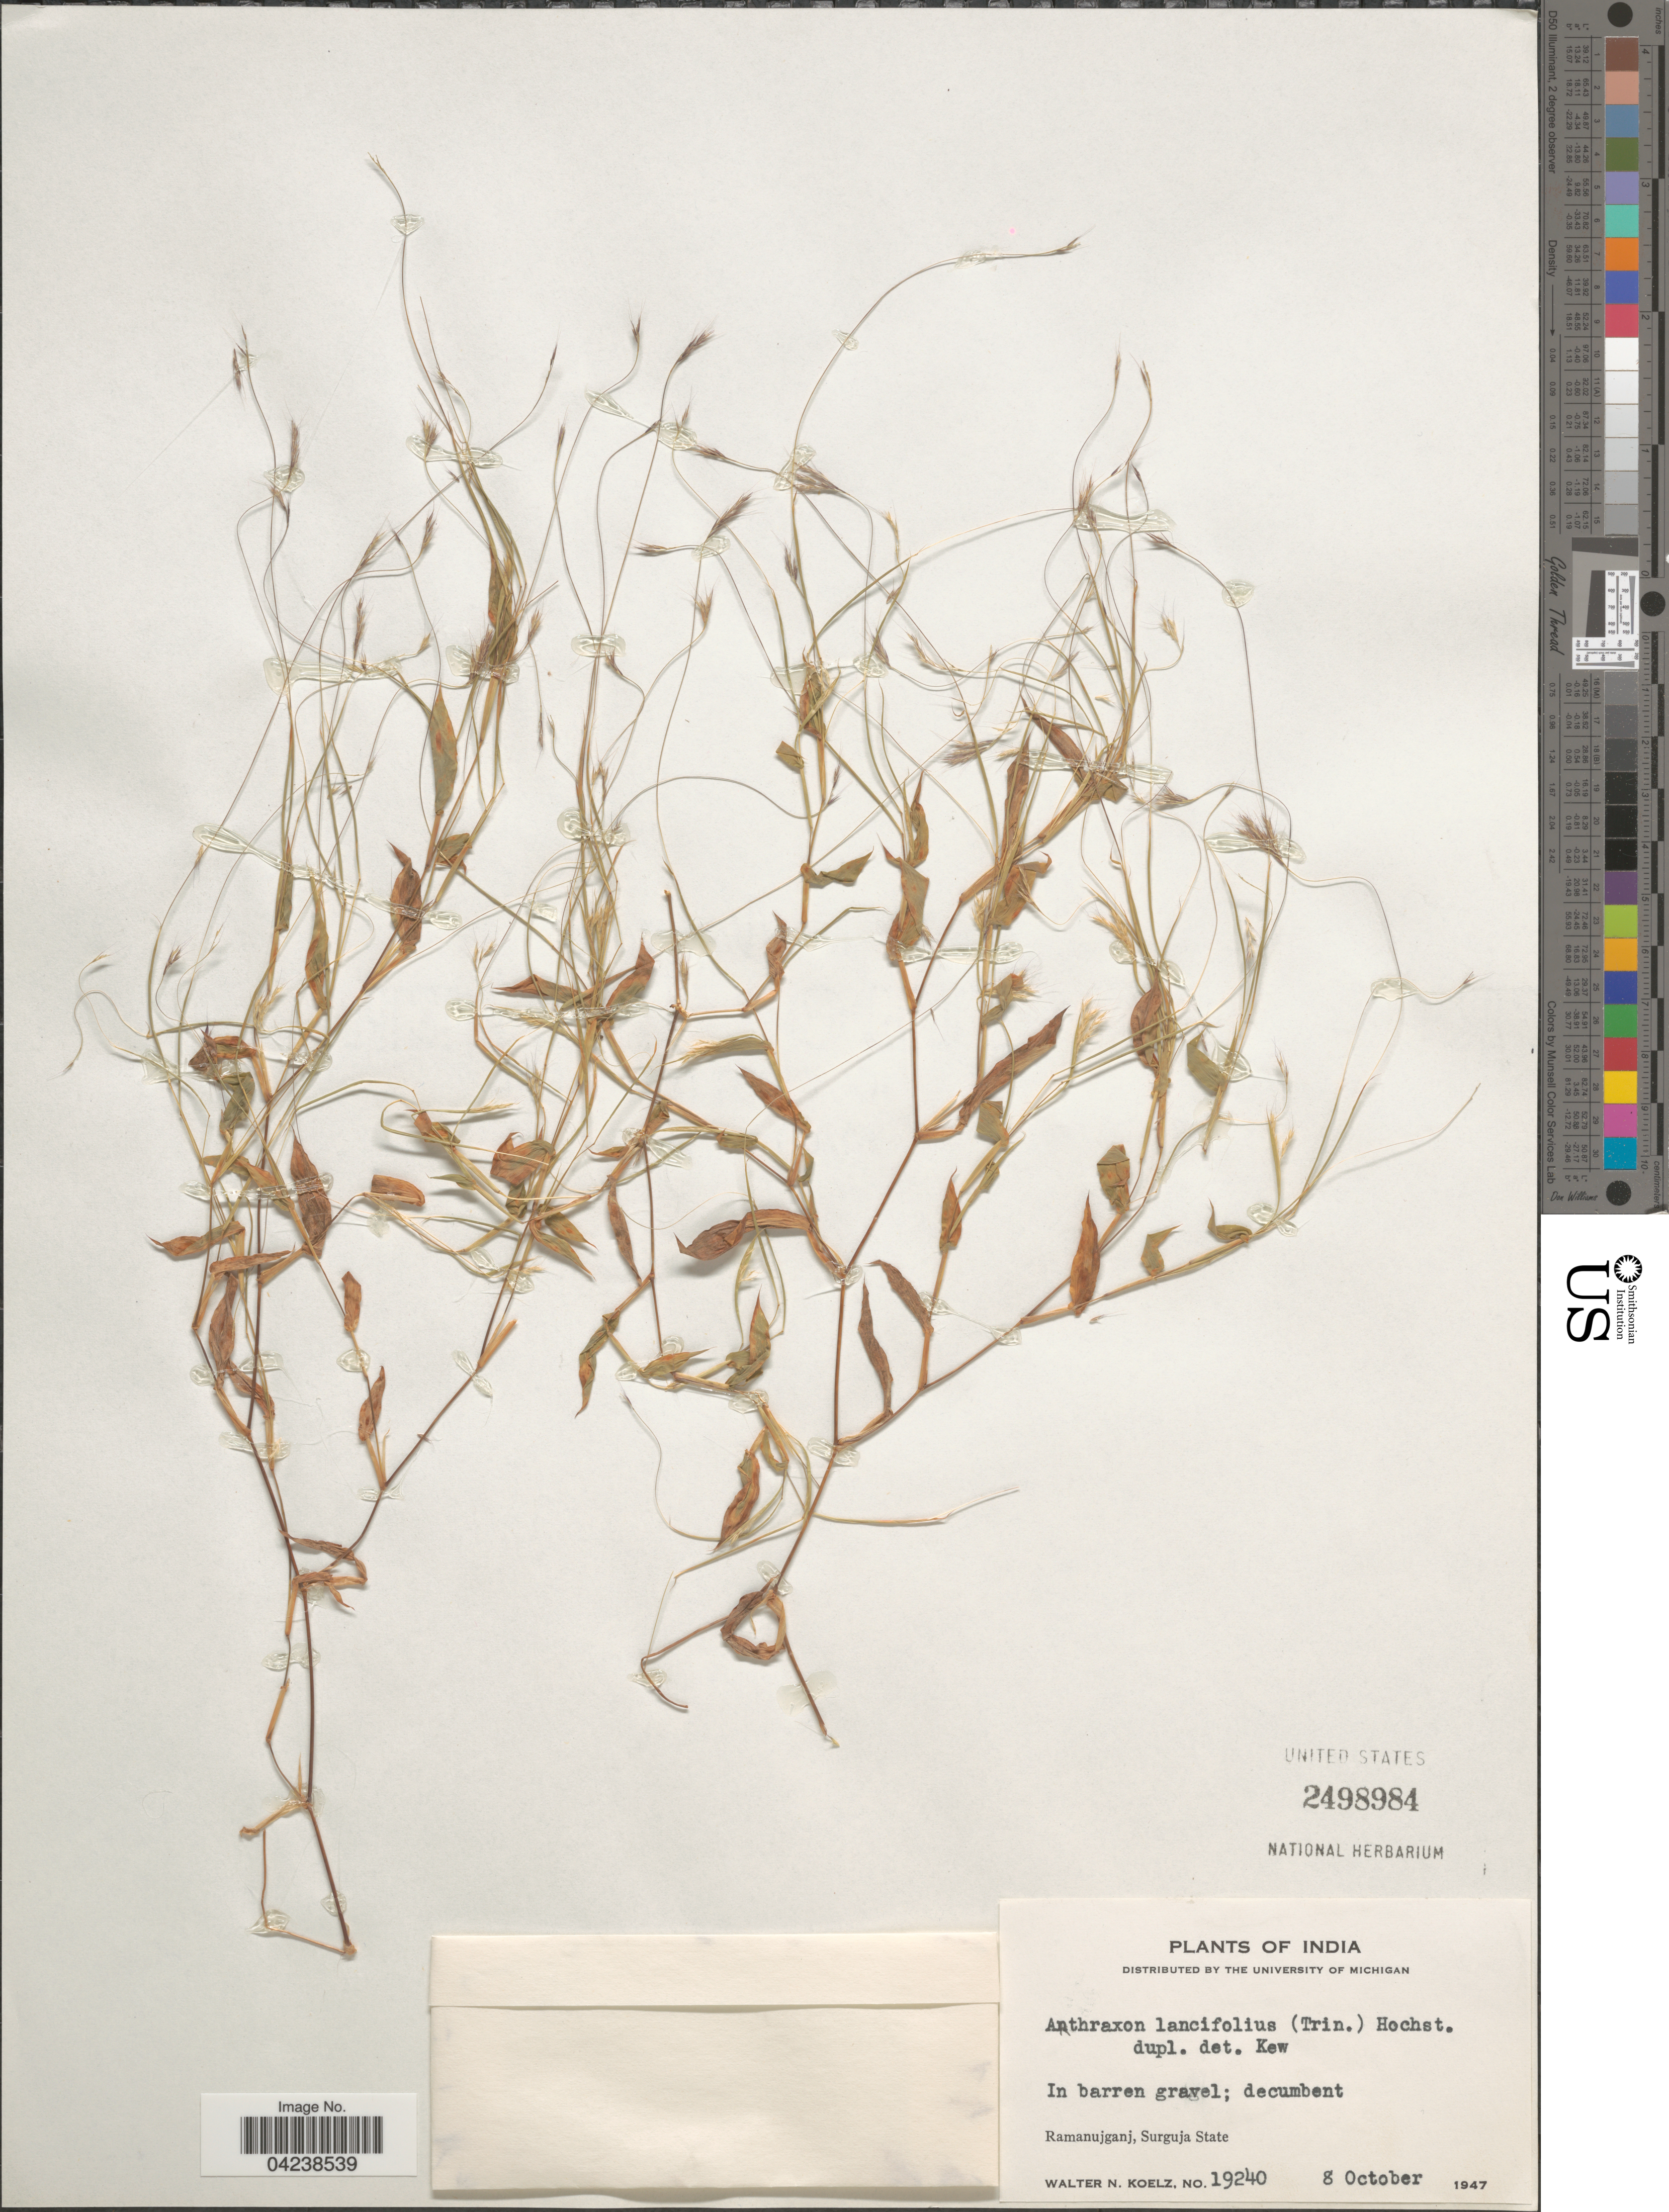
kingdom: Plantae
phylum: Tracheophyta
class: Liliopsida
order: Poales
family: Poaceae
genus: Arthraxon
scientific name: Arthraxon lancifolius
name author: (Trin.) Hochst.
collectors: W. N. Koelz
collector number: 19240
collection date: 1947-10-08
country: India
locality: Ramanujganj, Surguja State.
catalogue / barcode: US 2498984